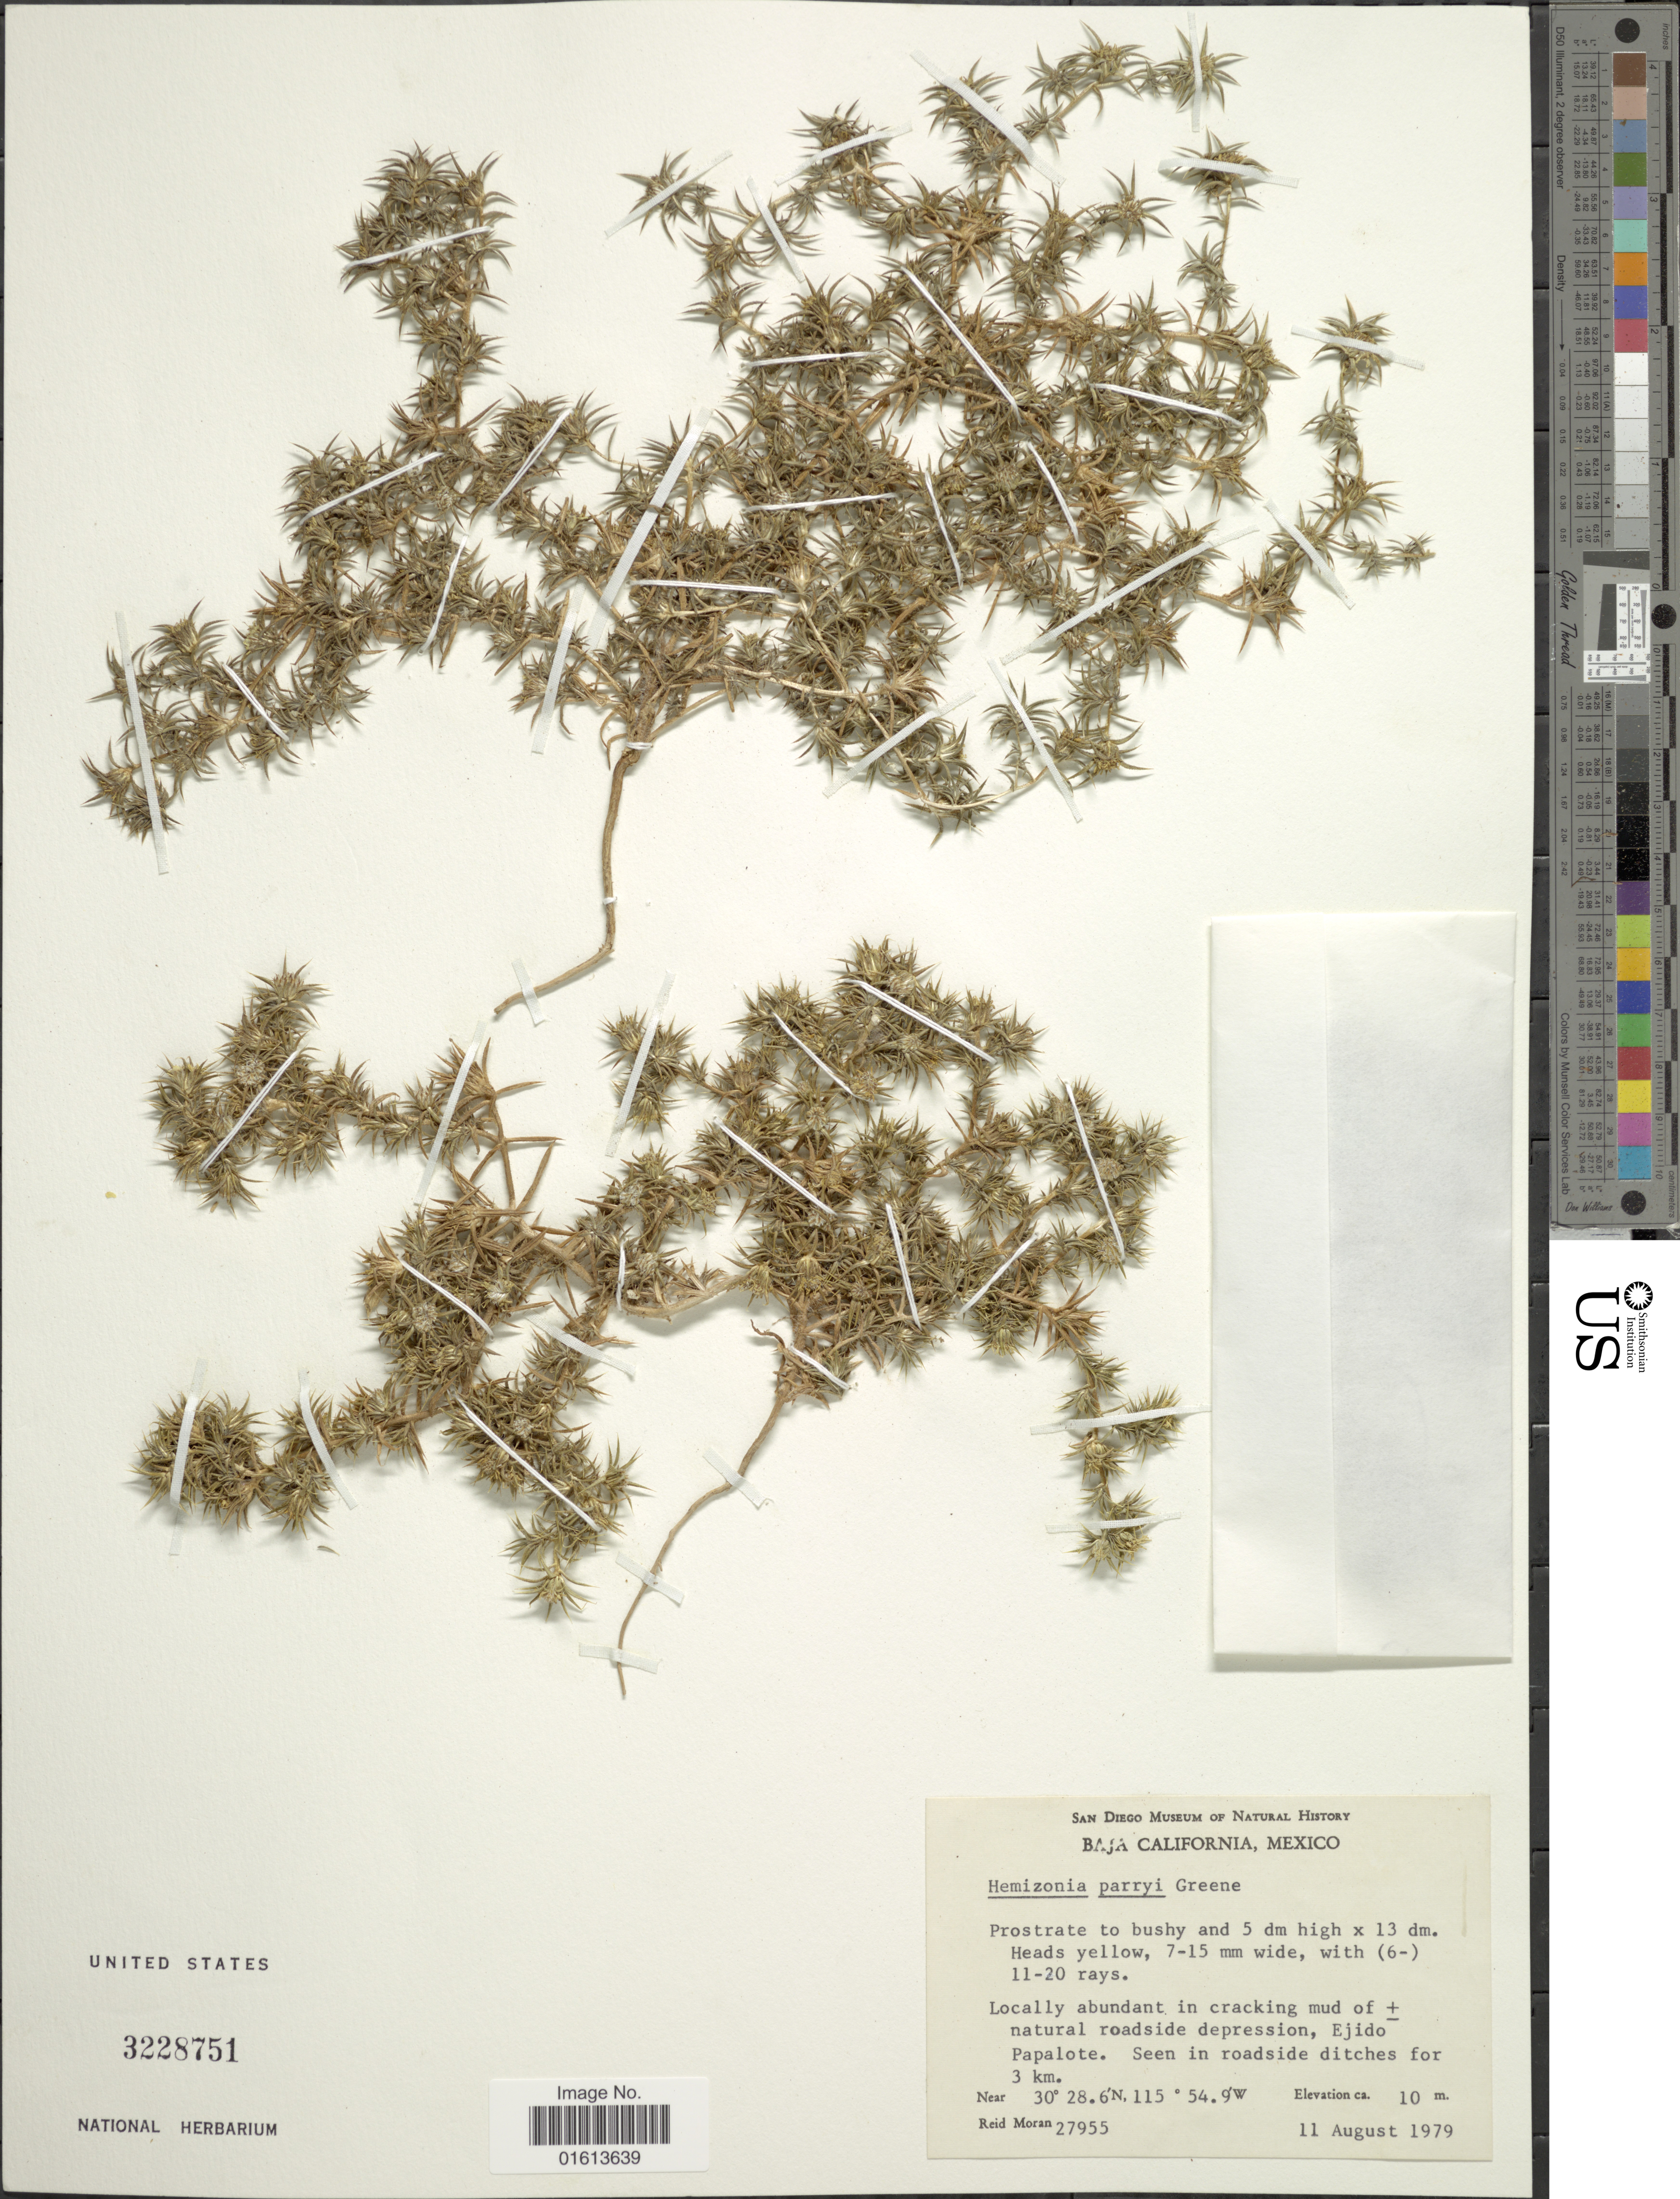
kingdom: Plantae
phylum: Tracheophyta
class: Magnoliopsida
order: Asterales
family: Asteraceae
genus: Centromadia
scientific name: Centromadia parryi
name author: (Greene) Greene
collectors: R. V. Moran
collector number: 27955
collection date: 1979-08-11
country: Mexico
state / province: Baja California Norte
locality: Baja California, Mexico.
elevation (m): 10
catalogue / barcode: US 3228751